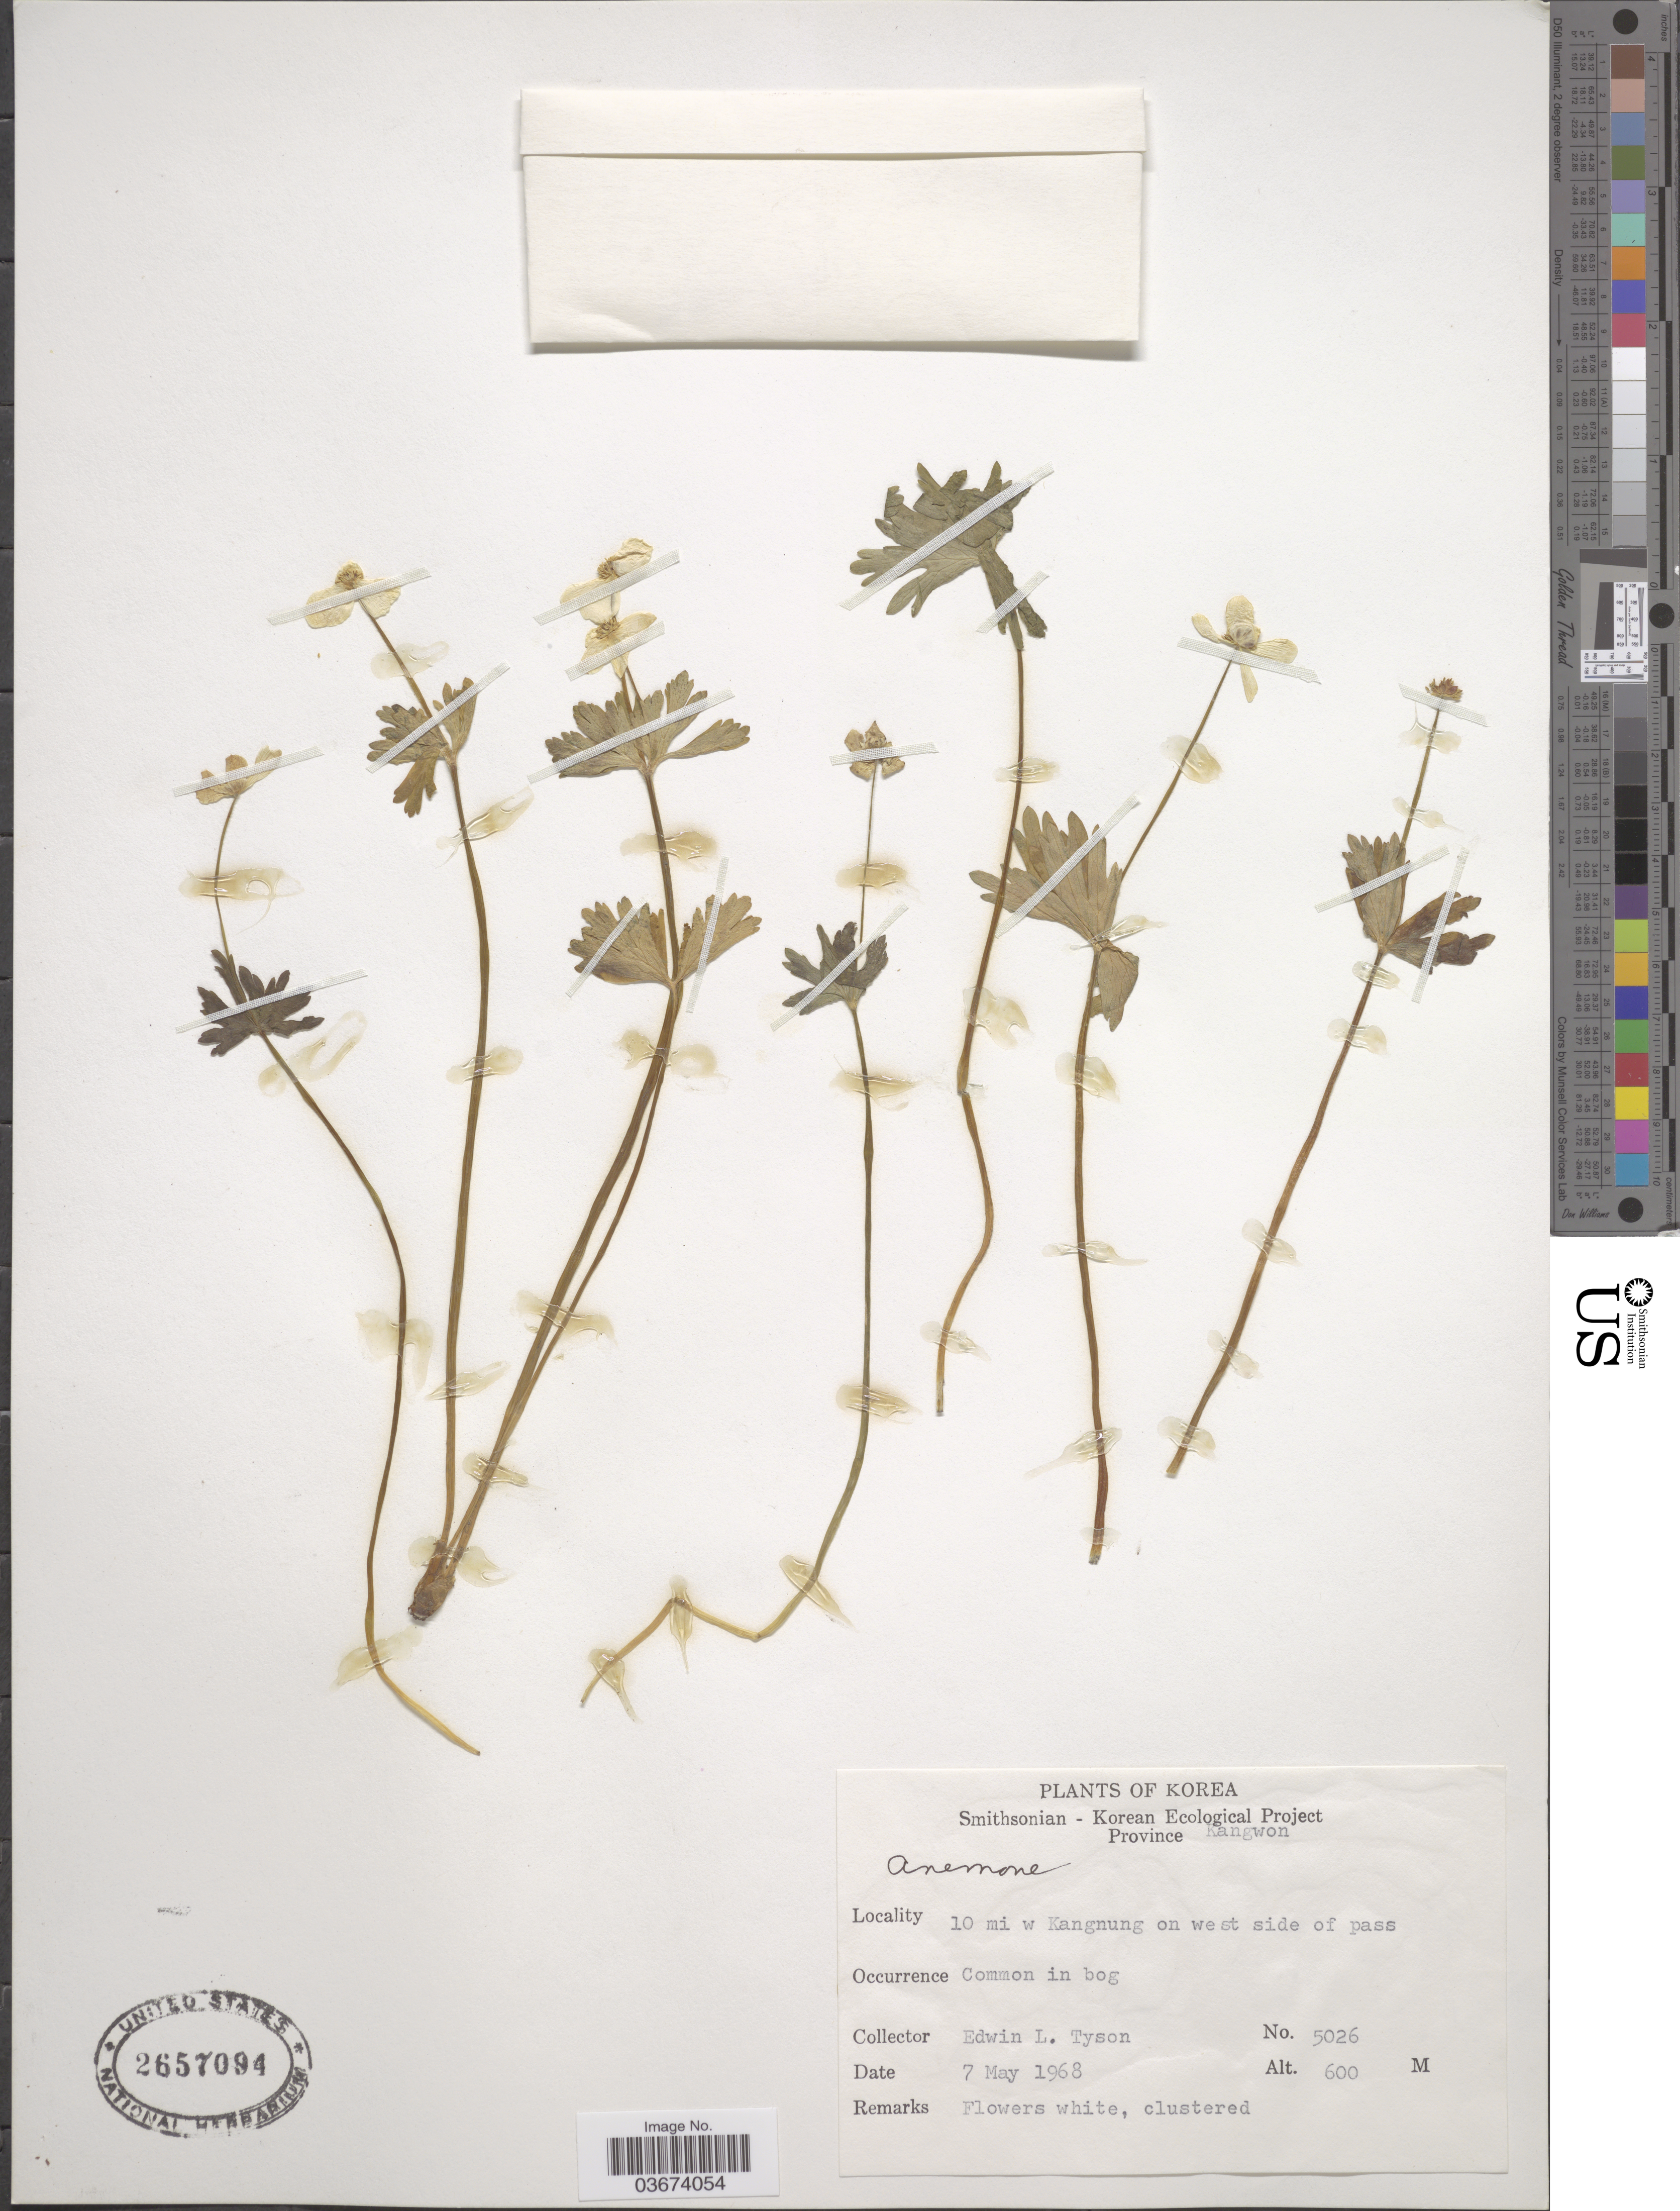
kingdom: Plantae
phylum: Tracheophyta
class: Magnoliopsida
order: Ranunculales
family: Ranunculaceae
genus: Anemone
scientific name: Anemone sp.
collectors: E. L. Tyson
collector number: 5026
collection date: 1968-05-07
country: North Korea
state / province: Kangwon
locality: Korea. 10 mi w Kangnung on west side of pass.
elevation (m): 600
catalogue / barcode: US 2657094